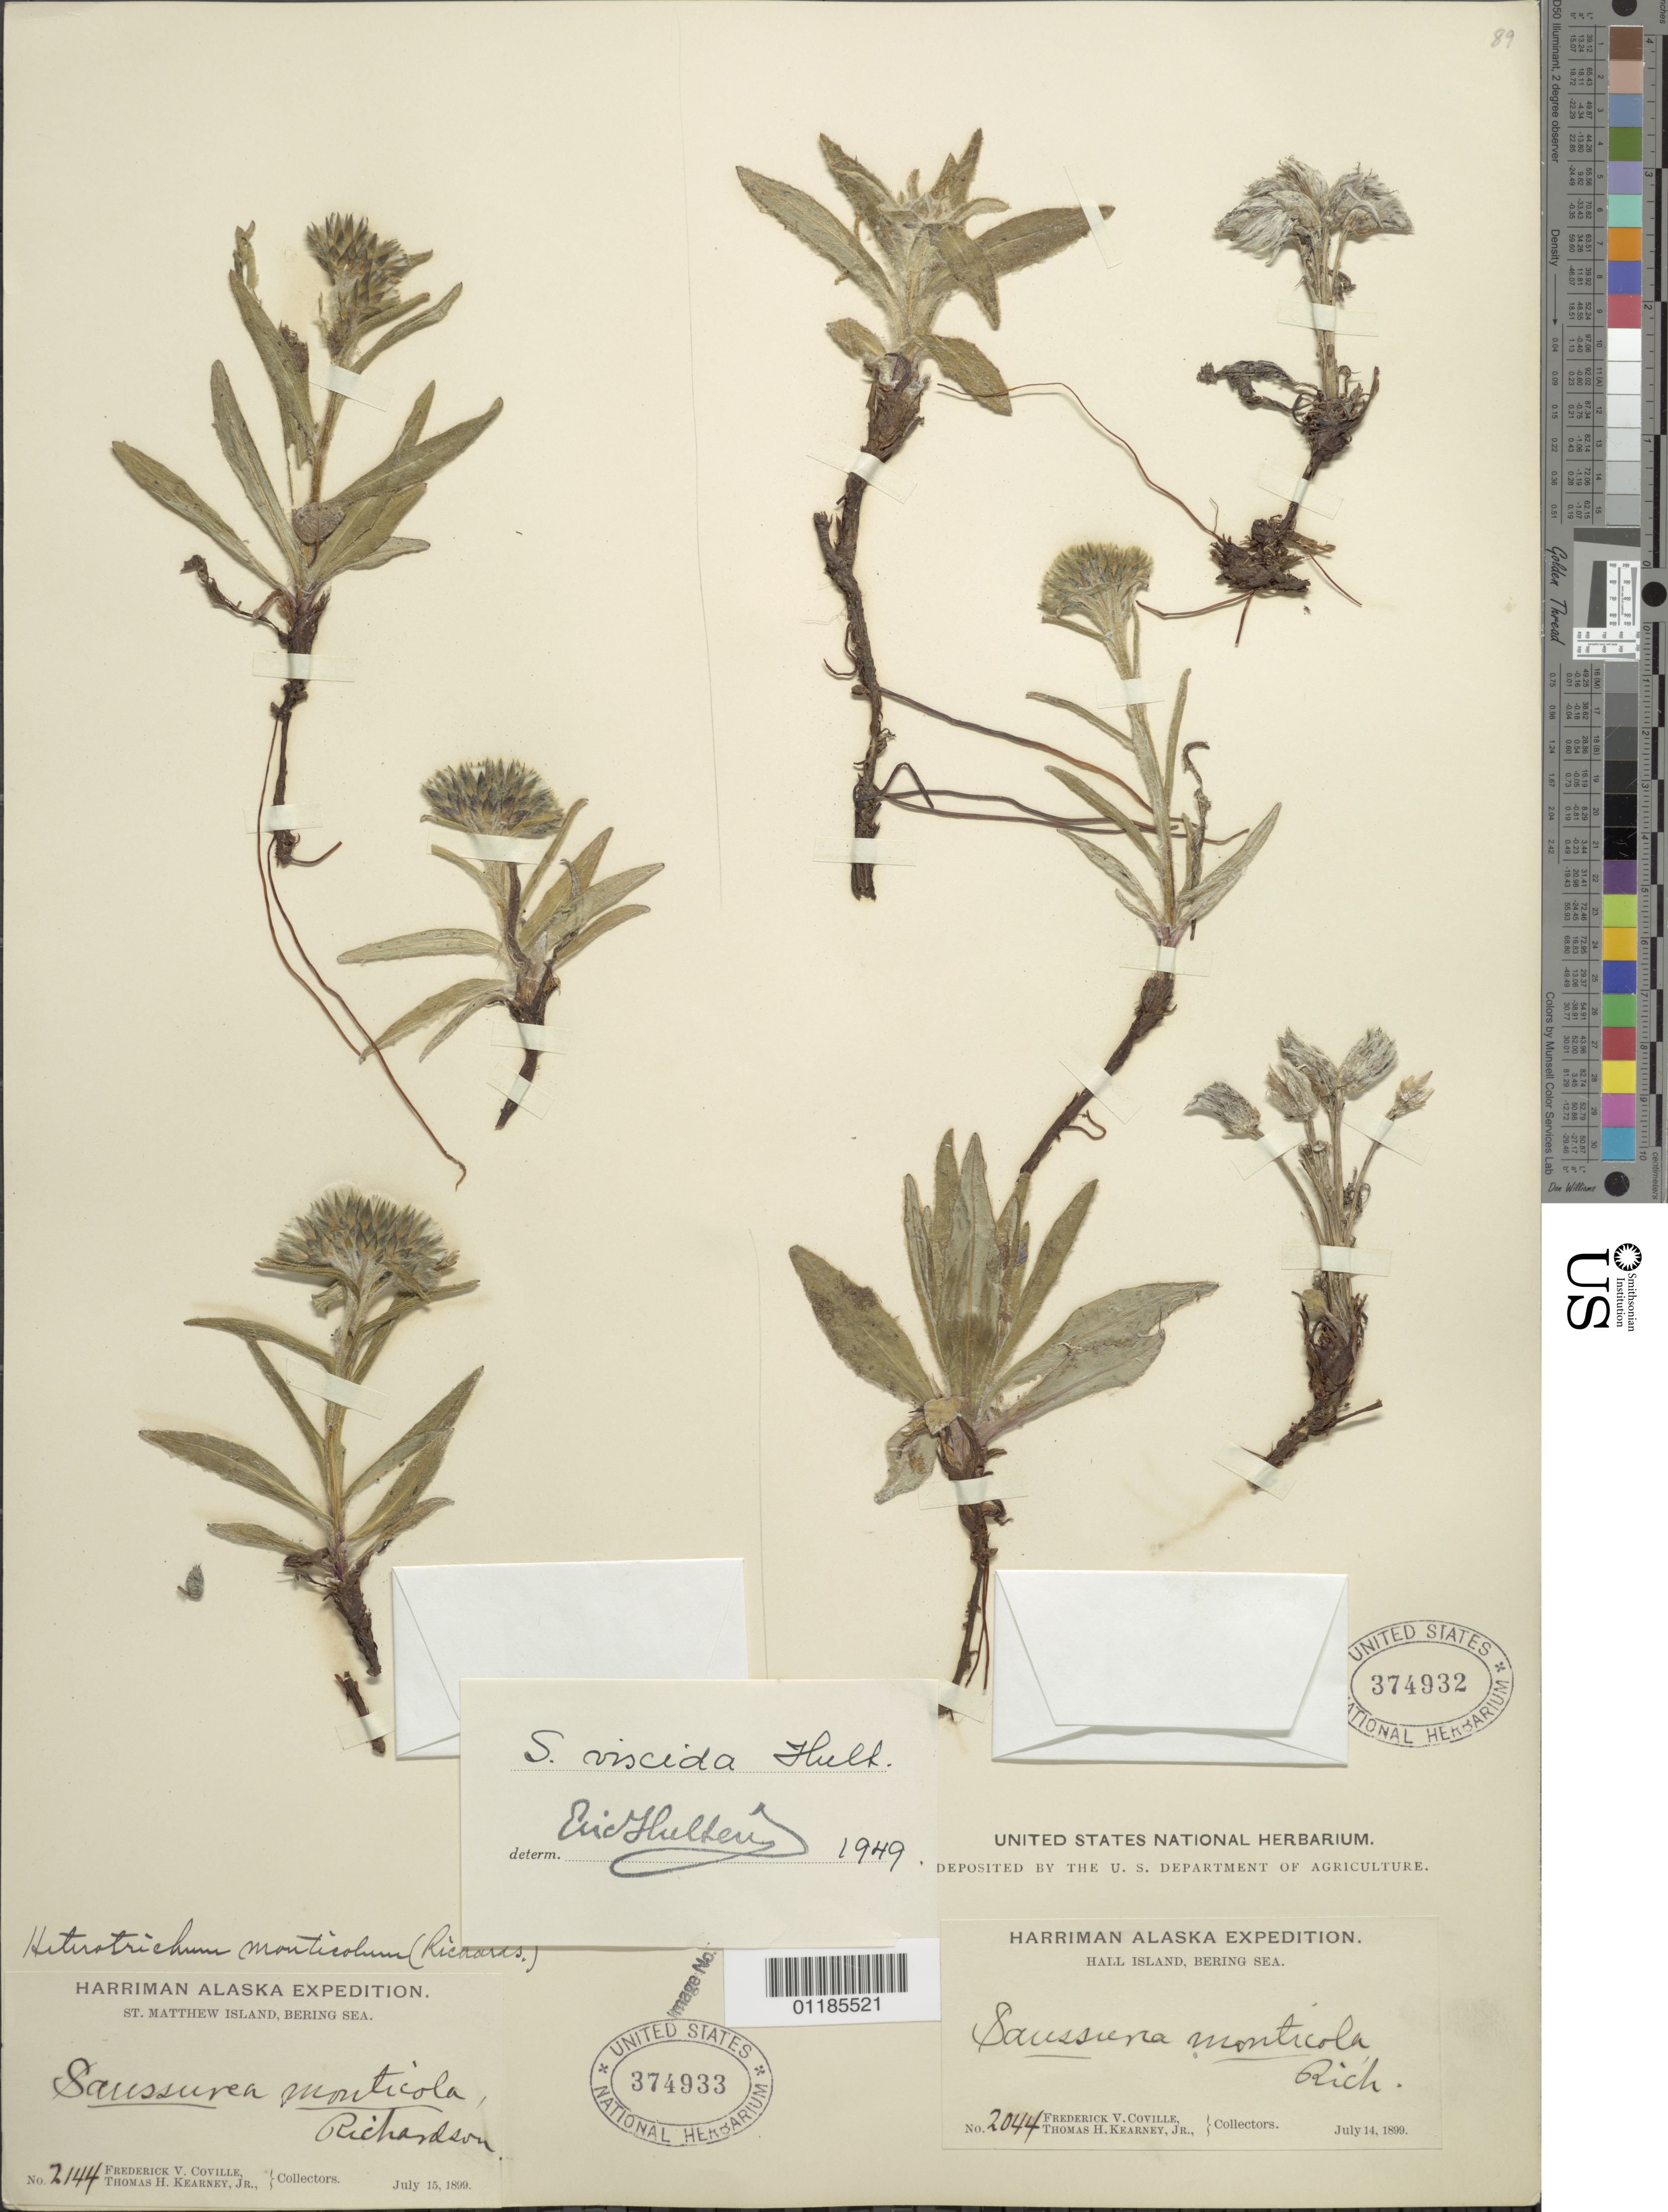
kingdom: Plantae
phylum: Tracheophyta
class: Magnoliopsida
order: Asterales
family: Asteraceae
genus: Saussurea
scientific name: Saussurea viscida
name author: Hultén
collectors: F. V. Coville & T. H. Kearney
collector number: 2144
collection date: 1899-07-15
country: United States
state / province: Alaska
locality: St. Matthew Island, Bering Sea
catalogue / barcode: US 374933